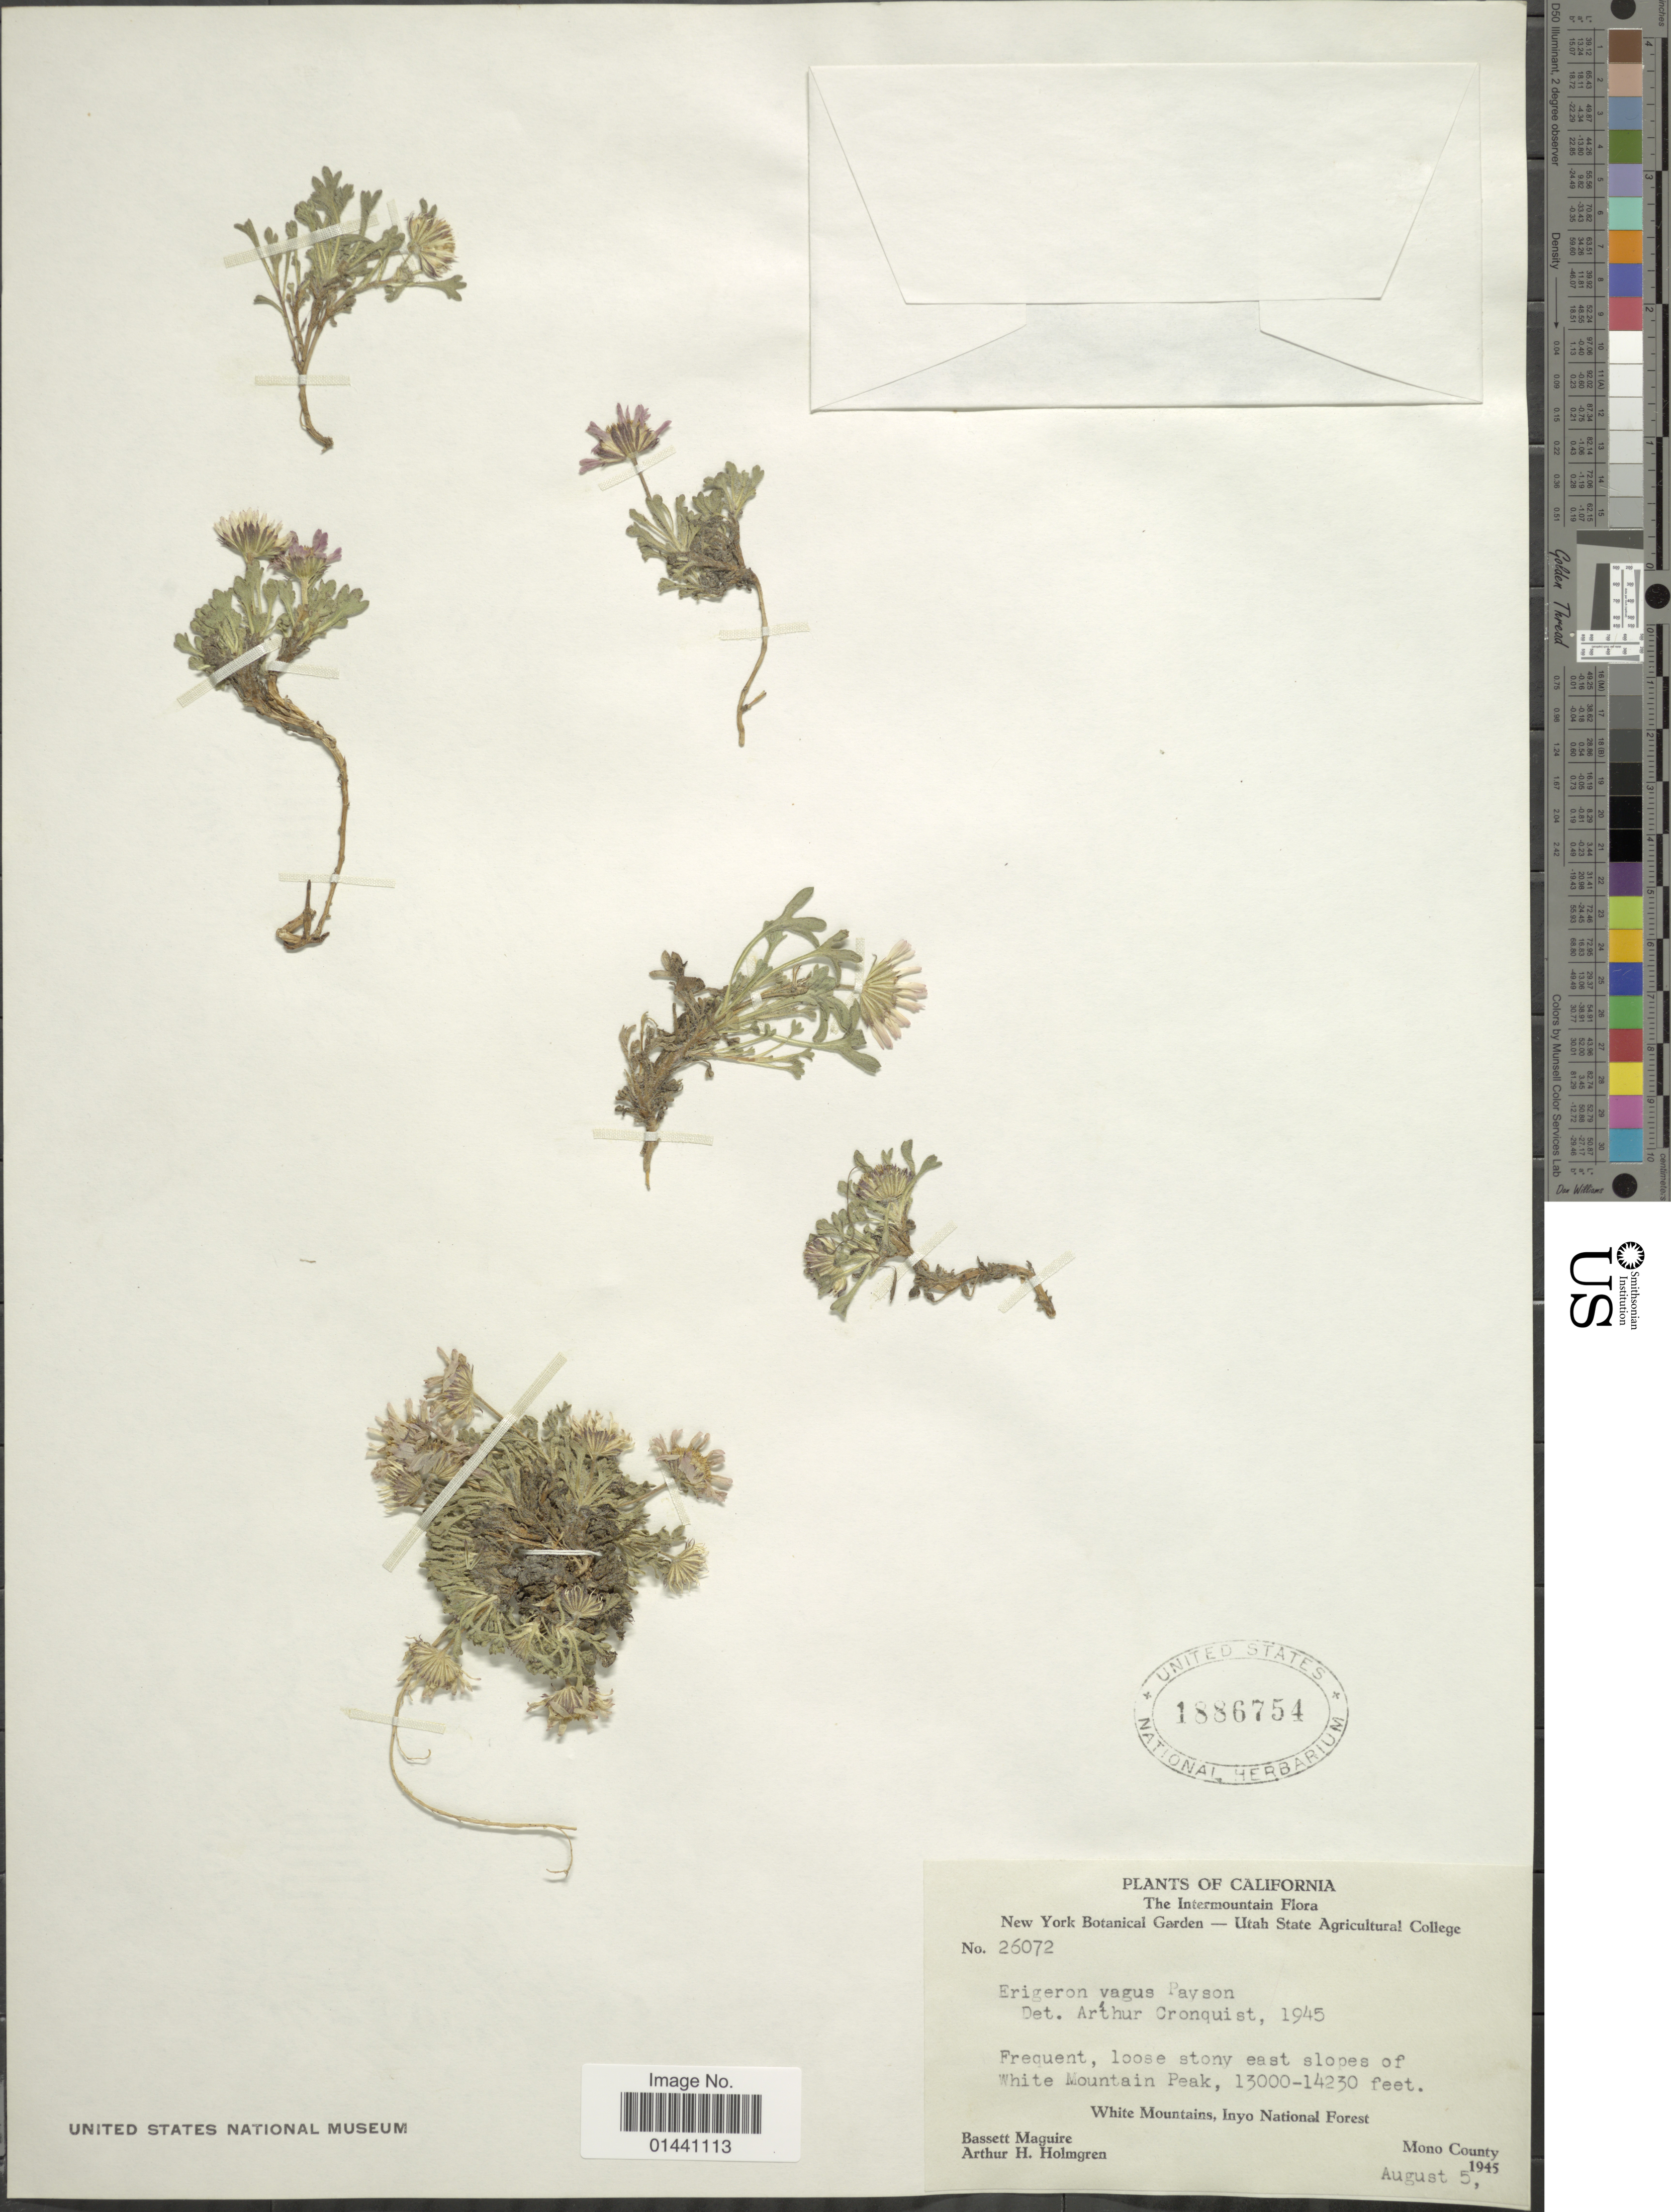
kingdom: Plantae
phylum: Tracheophyta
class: Magnoliopsida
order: Asterales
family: Asteraceae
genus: Erigeron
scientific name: Erigeron vagus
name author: Payson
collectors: B. Maguire & A. H. Holmgren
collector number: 26072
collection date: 1945-08-05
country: United States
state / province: California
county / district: Mono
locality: Intermountain, loose stony east slopes of White Mountains Peak, White Mountains, Inyo National Forest, Mono County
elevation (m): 396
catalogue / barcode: US 1886754